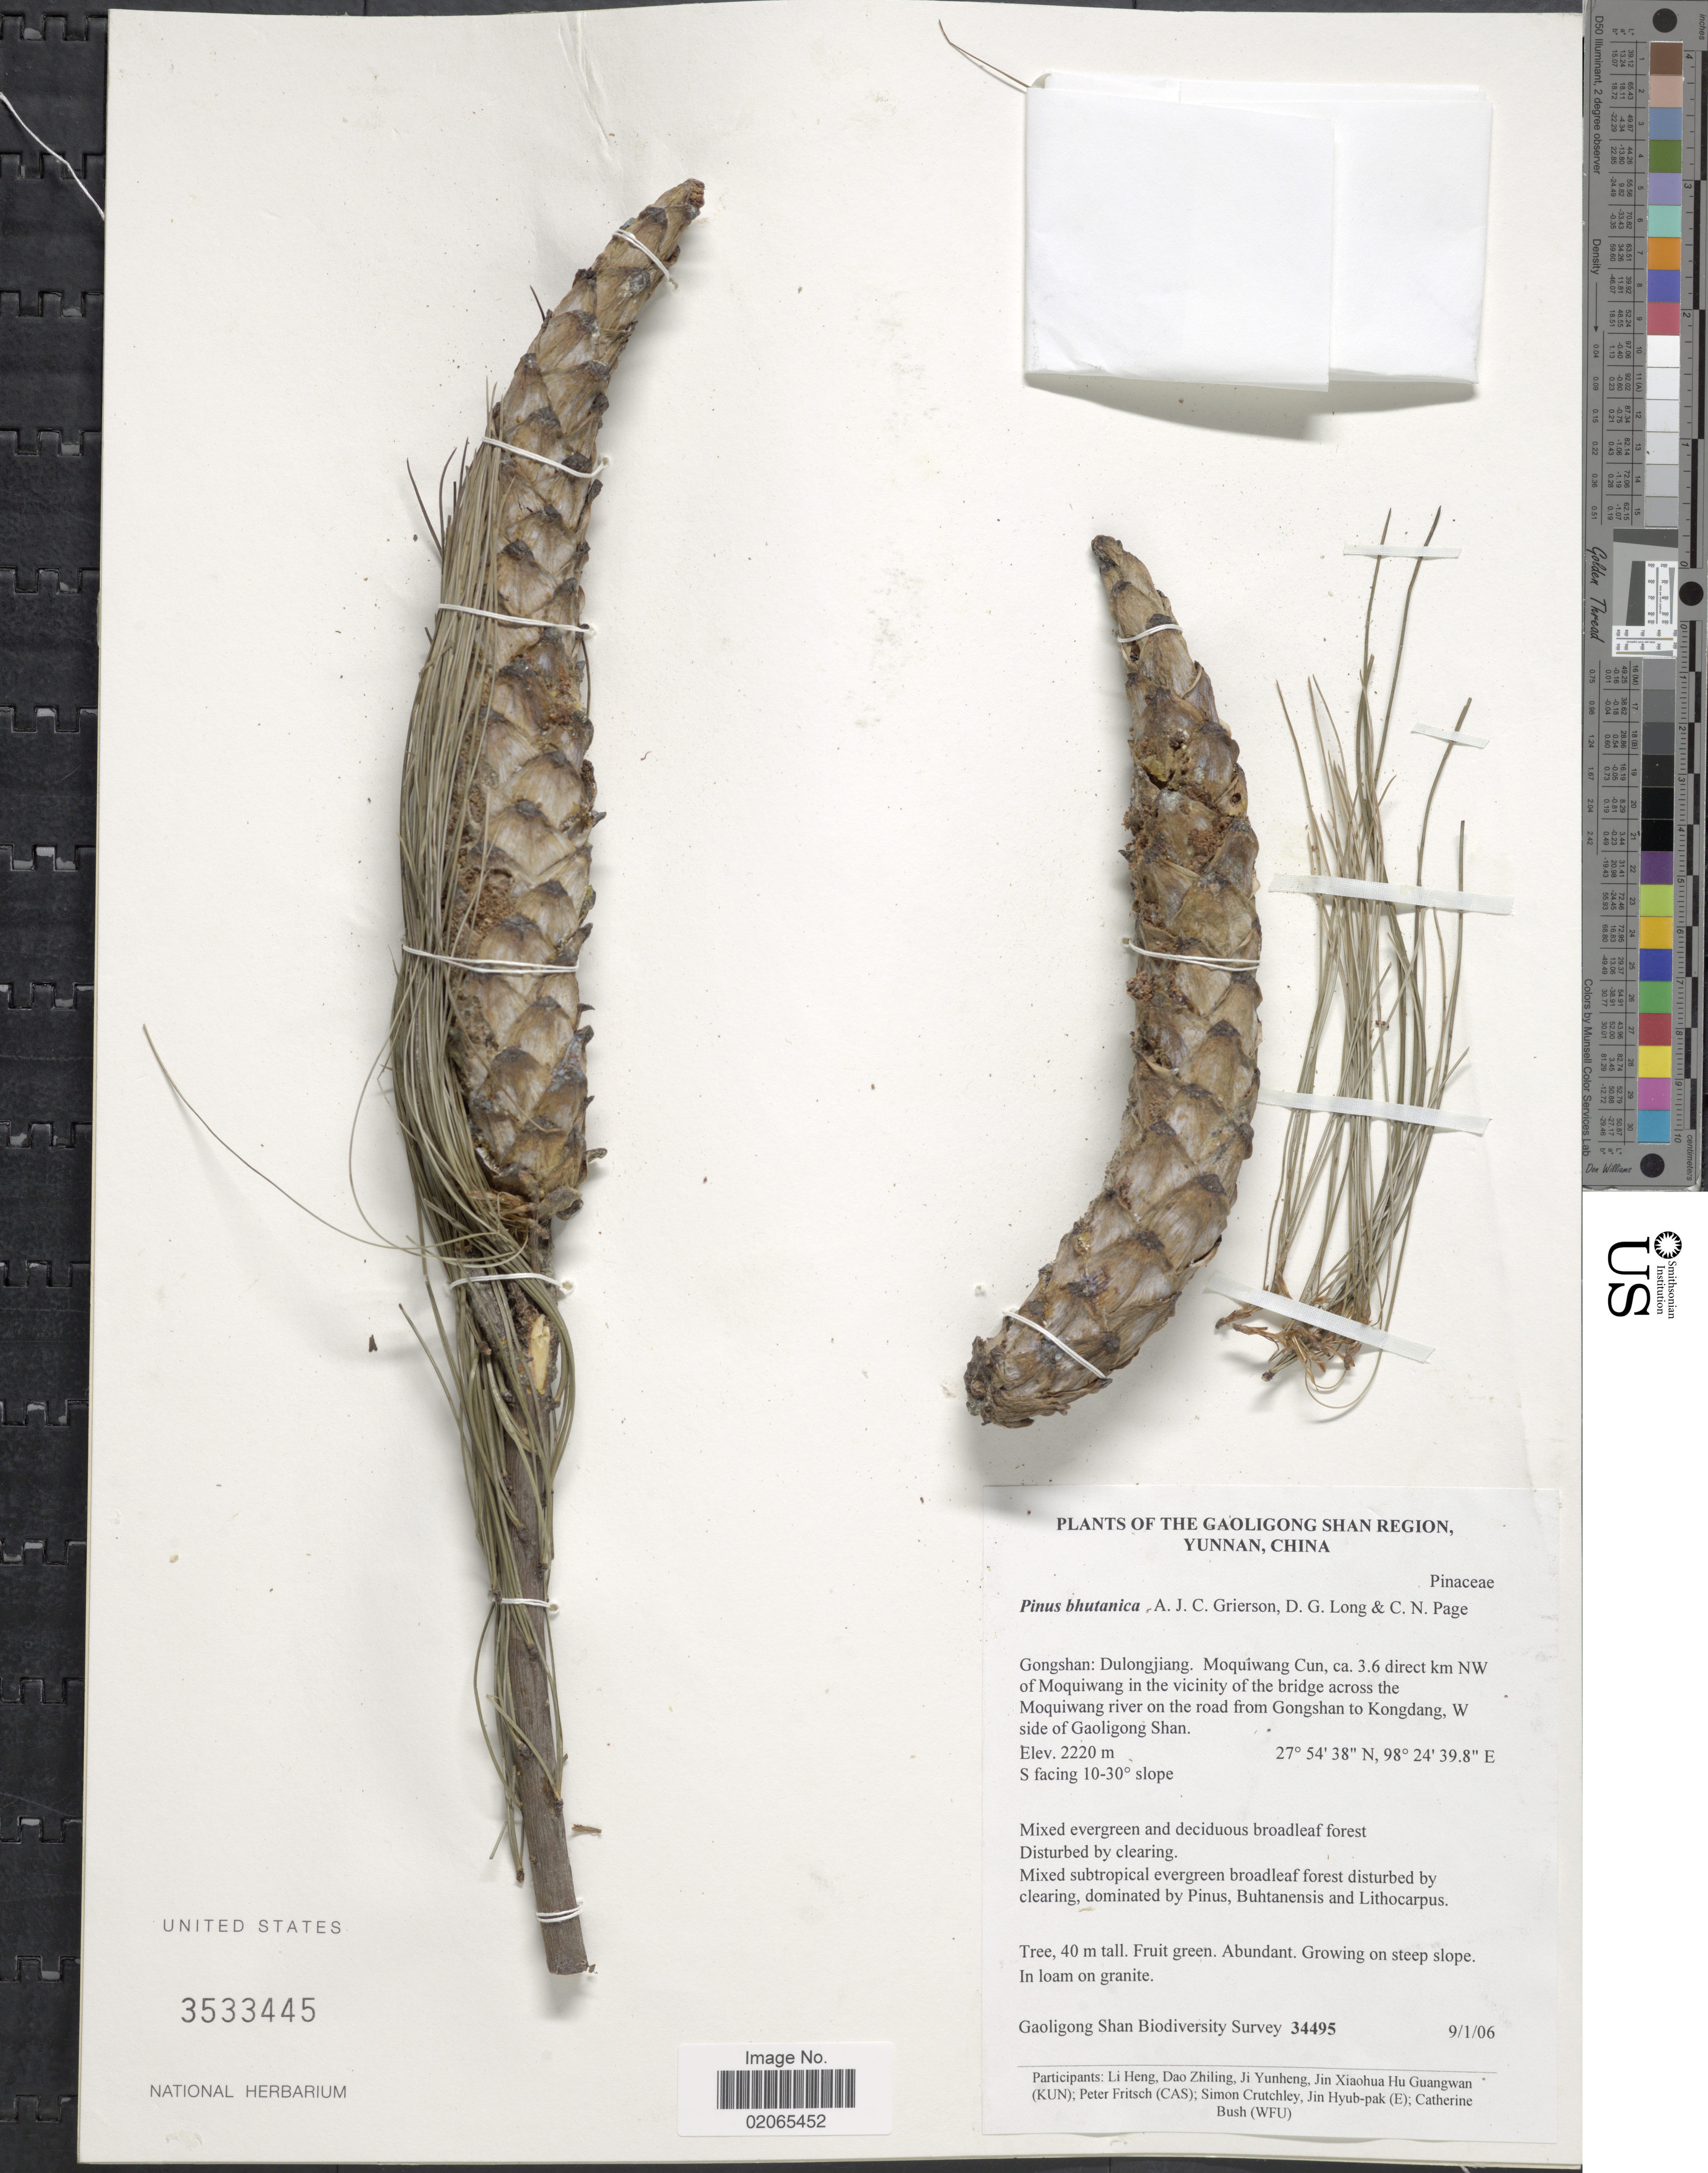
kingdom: Plantae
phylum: Tracheophyta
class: Pinopsida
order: Pinales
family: Pinaceae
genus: Pinus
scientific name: Pinus bhutanica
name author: Grierson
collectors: Gaoligong Shan Biodiversity Survey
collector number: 34495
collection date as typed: Transcribed d/m/y: 9/1/6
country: China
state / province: Yunnan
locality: Gaoligong Shan Region, Gongshan: Dulongjiang: Moquiwang Cun, ca. 3.6 direct km NW of Moquiwang in the vicinity of the bridge across the Moquiwang river on the road from Gongshan to Kongdang, W side of Gaoling Shan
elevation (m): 2220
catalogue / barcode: US 3533445